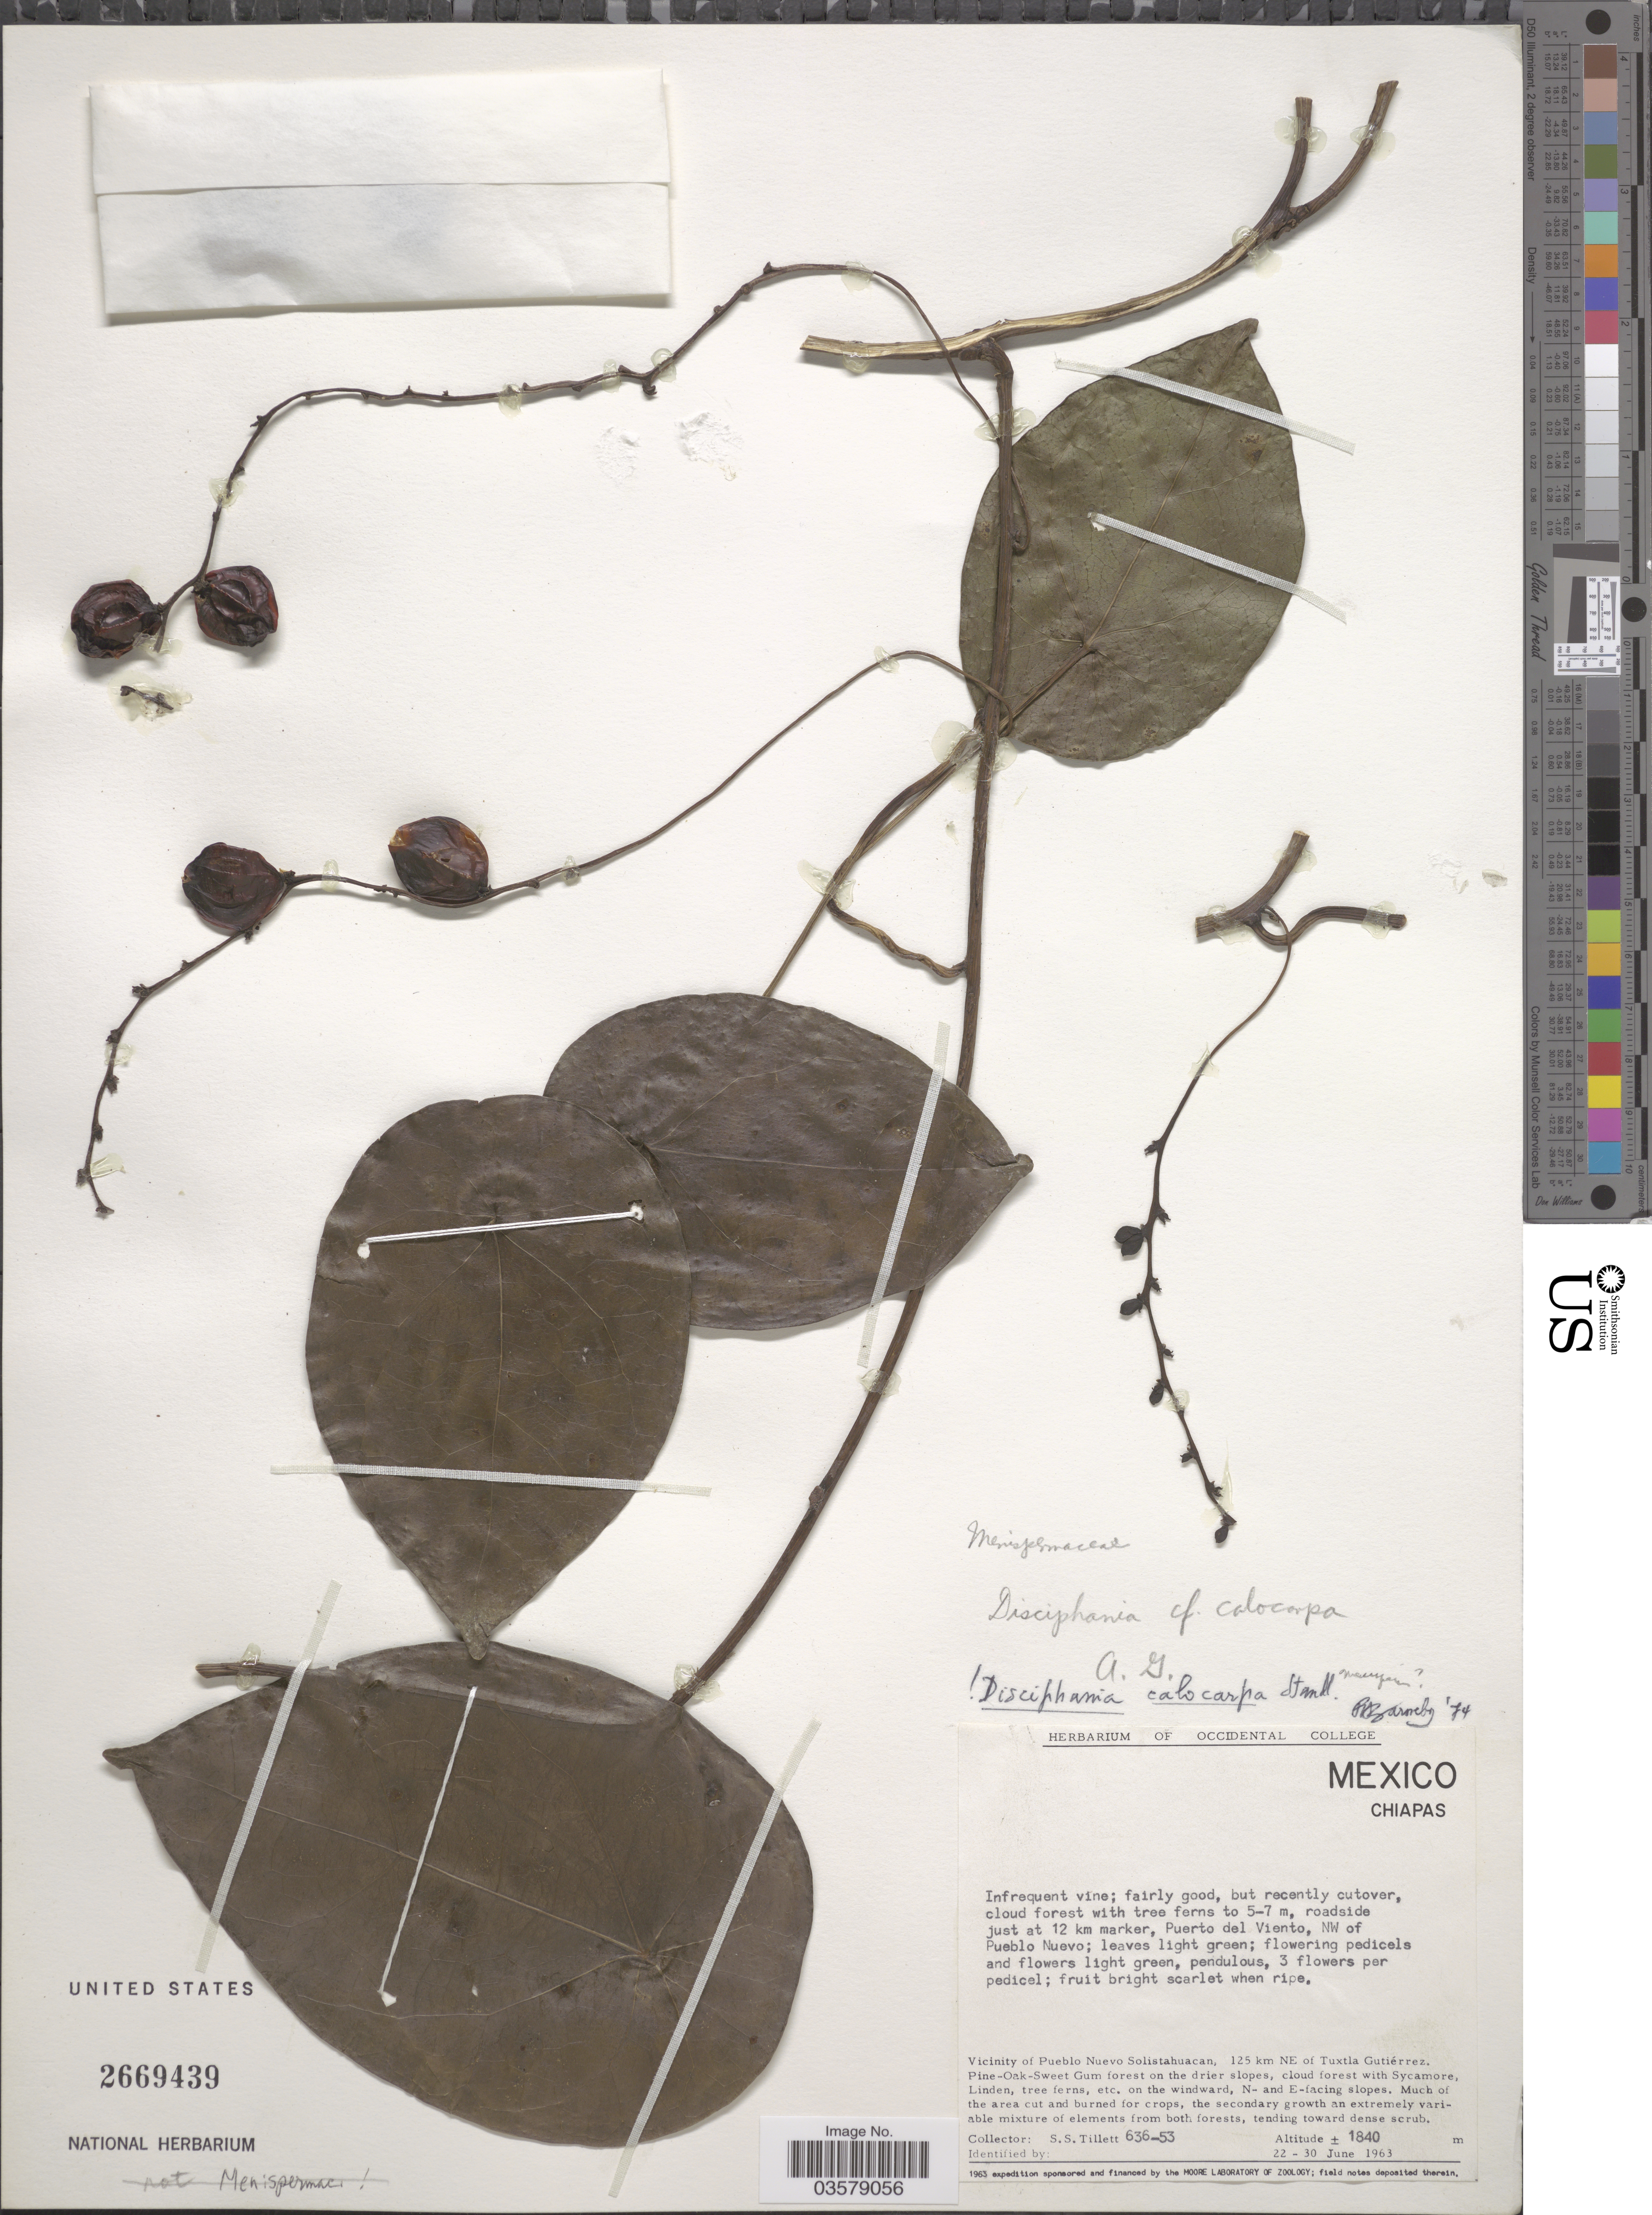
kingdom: Plantae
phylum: Tracheophyta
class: Magnoliopsida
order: Ranunculales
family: Menispermaceae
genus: Disciphania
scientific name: Disciphania calocarpa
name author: Standl.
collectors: S. S. Tillett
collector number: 636-53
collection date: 1963-06-22/1963-06-30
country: Mexico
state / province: Chiapas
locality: Roadside just at 12 km marker, Puerto del Viento, NW of Pueblo Nuevo. Vicinity of Pueblo Nuevo Solistahuacan, 125 km NE of Tuxtla Gutiérrez. Pine-Oak-Sweet Gum forest on the drier slopes. N- and E-facing slopes.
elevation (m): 1840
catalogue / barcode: US 2669439